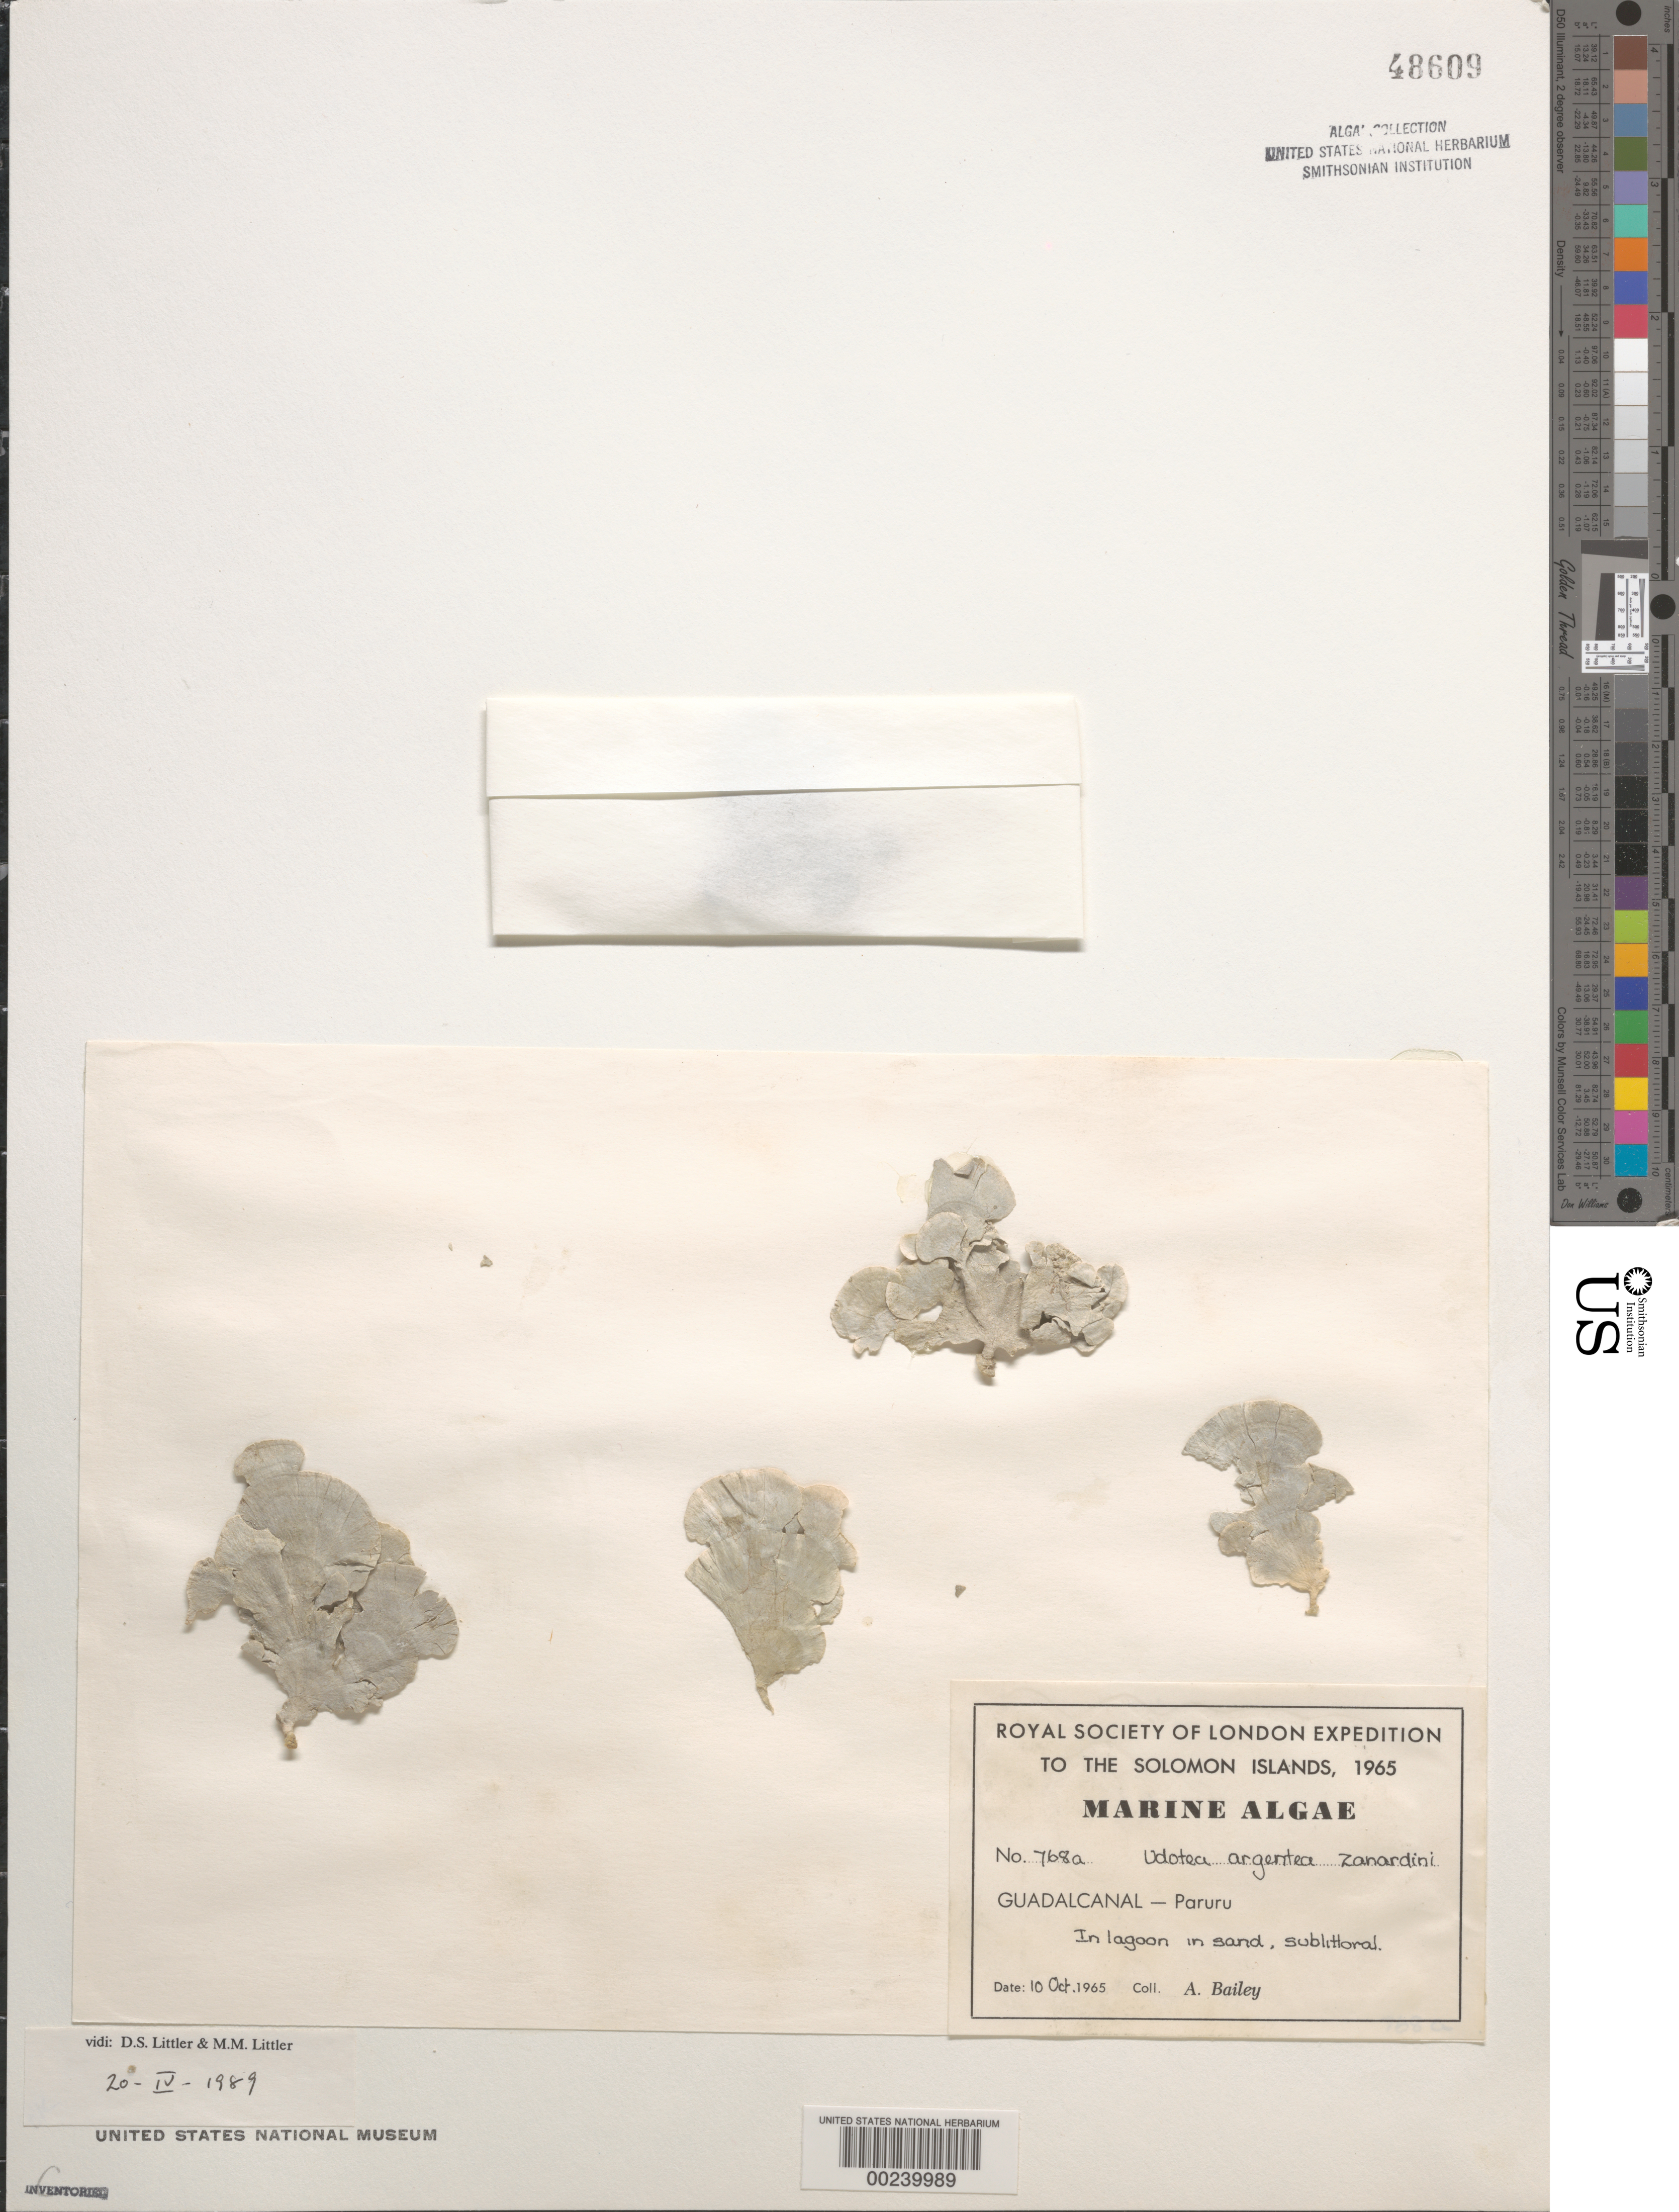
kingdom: Plantae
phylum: Chlorophyta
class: Ulvophyceae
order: Bryopsidales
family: Udoteaceae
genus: Udotea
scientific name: Udotea argentea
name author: Zanardini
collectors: A. Bailey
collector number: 768a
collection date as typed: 10 Oct 1965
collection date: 1965-10-10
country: Solomon Islands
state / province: Guadalcanal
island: Guadalcanal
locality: Paruru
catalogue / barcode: US 48609